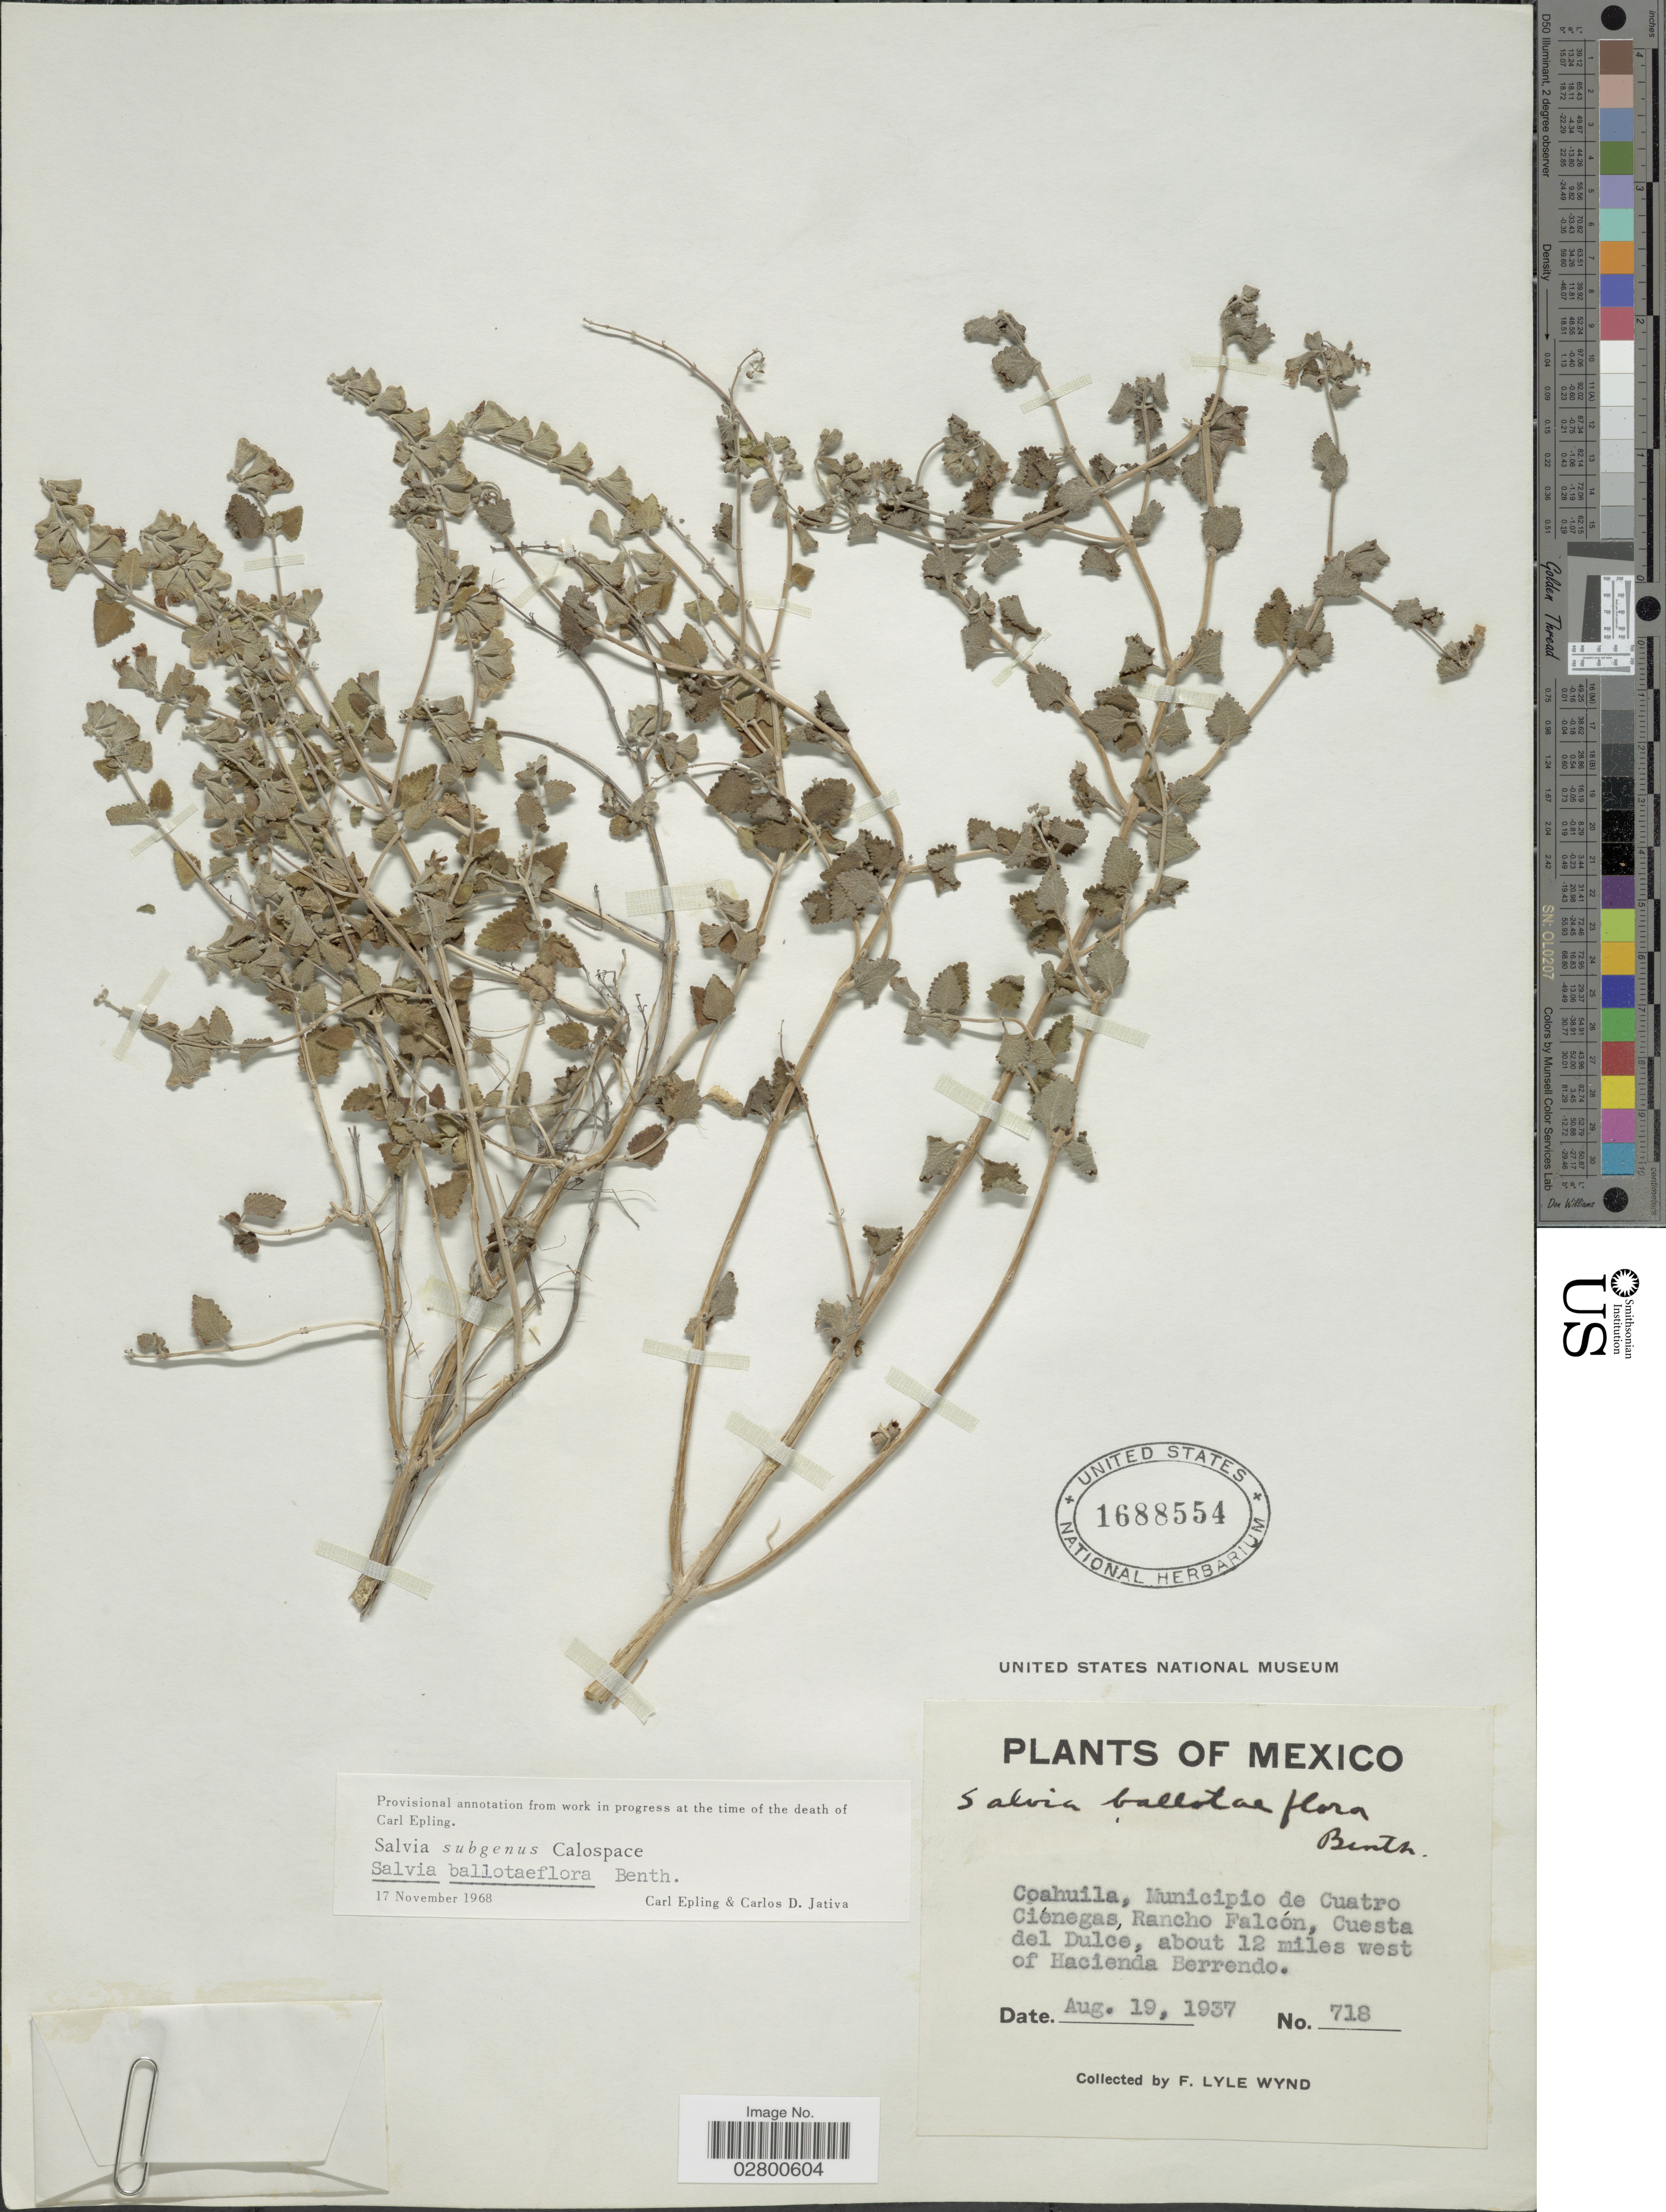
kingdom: Plantae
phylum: Tracheophyta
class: Magnoliopsida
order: Lamiales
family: Lamiaceae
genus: Salvia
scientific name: Salvia ballotiflora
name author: Benth.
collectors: F. L. Wynd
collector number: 718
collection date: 1937-08-19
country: Mexico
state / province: Coahuila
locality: Municipio de Cuatro Ciénegas, Rancho Falcón, Cuesta del Dulce, about 12 miles west of Hacienda Berrendo.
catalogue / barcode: US 1688554